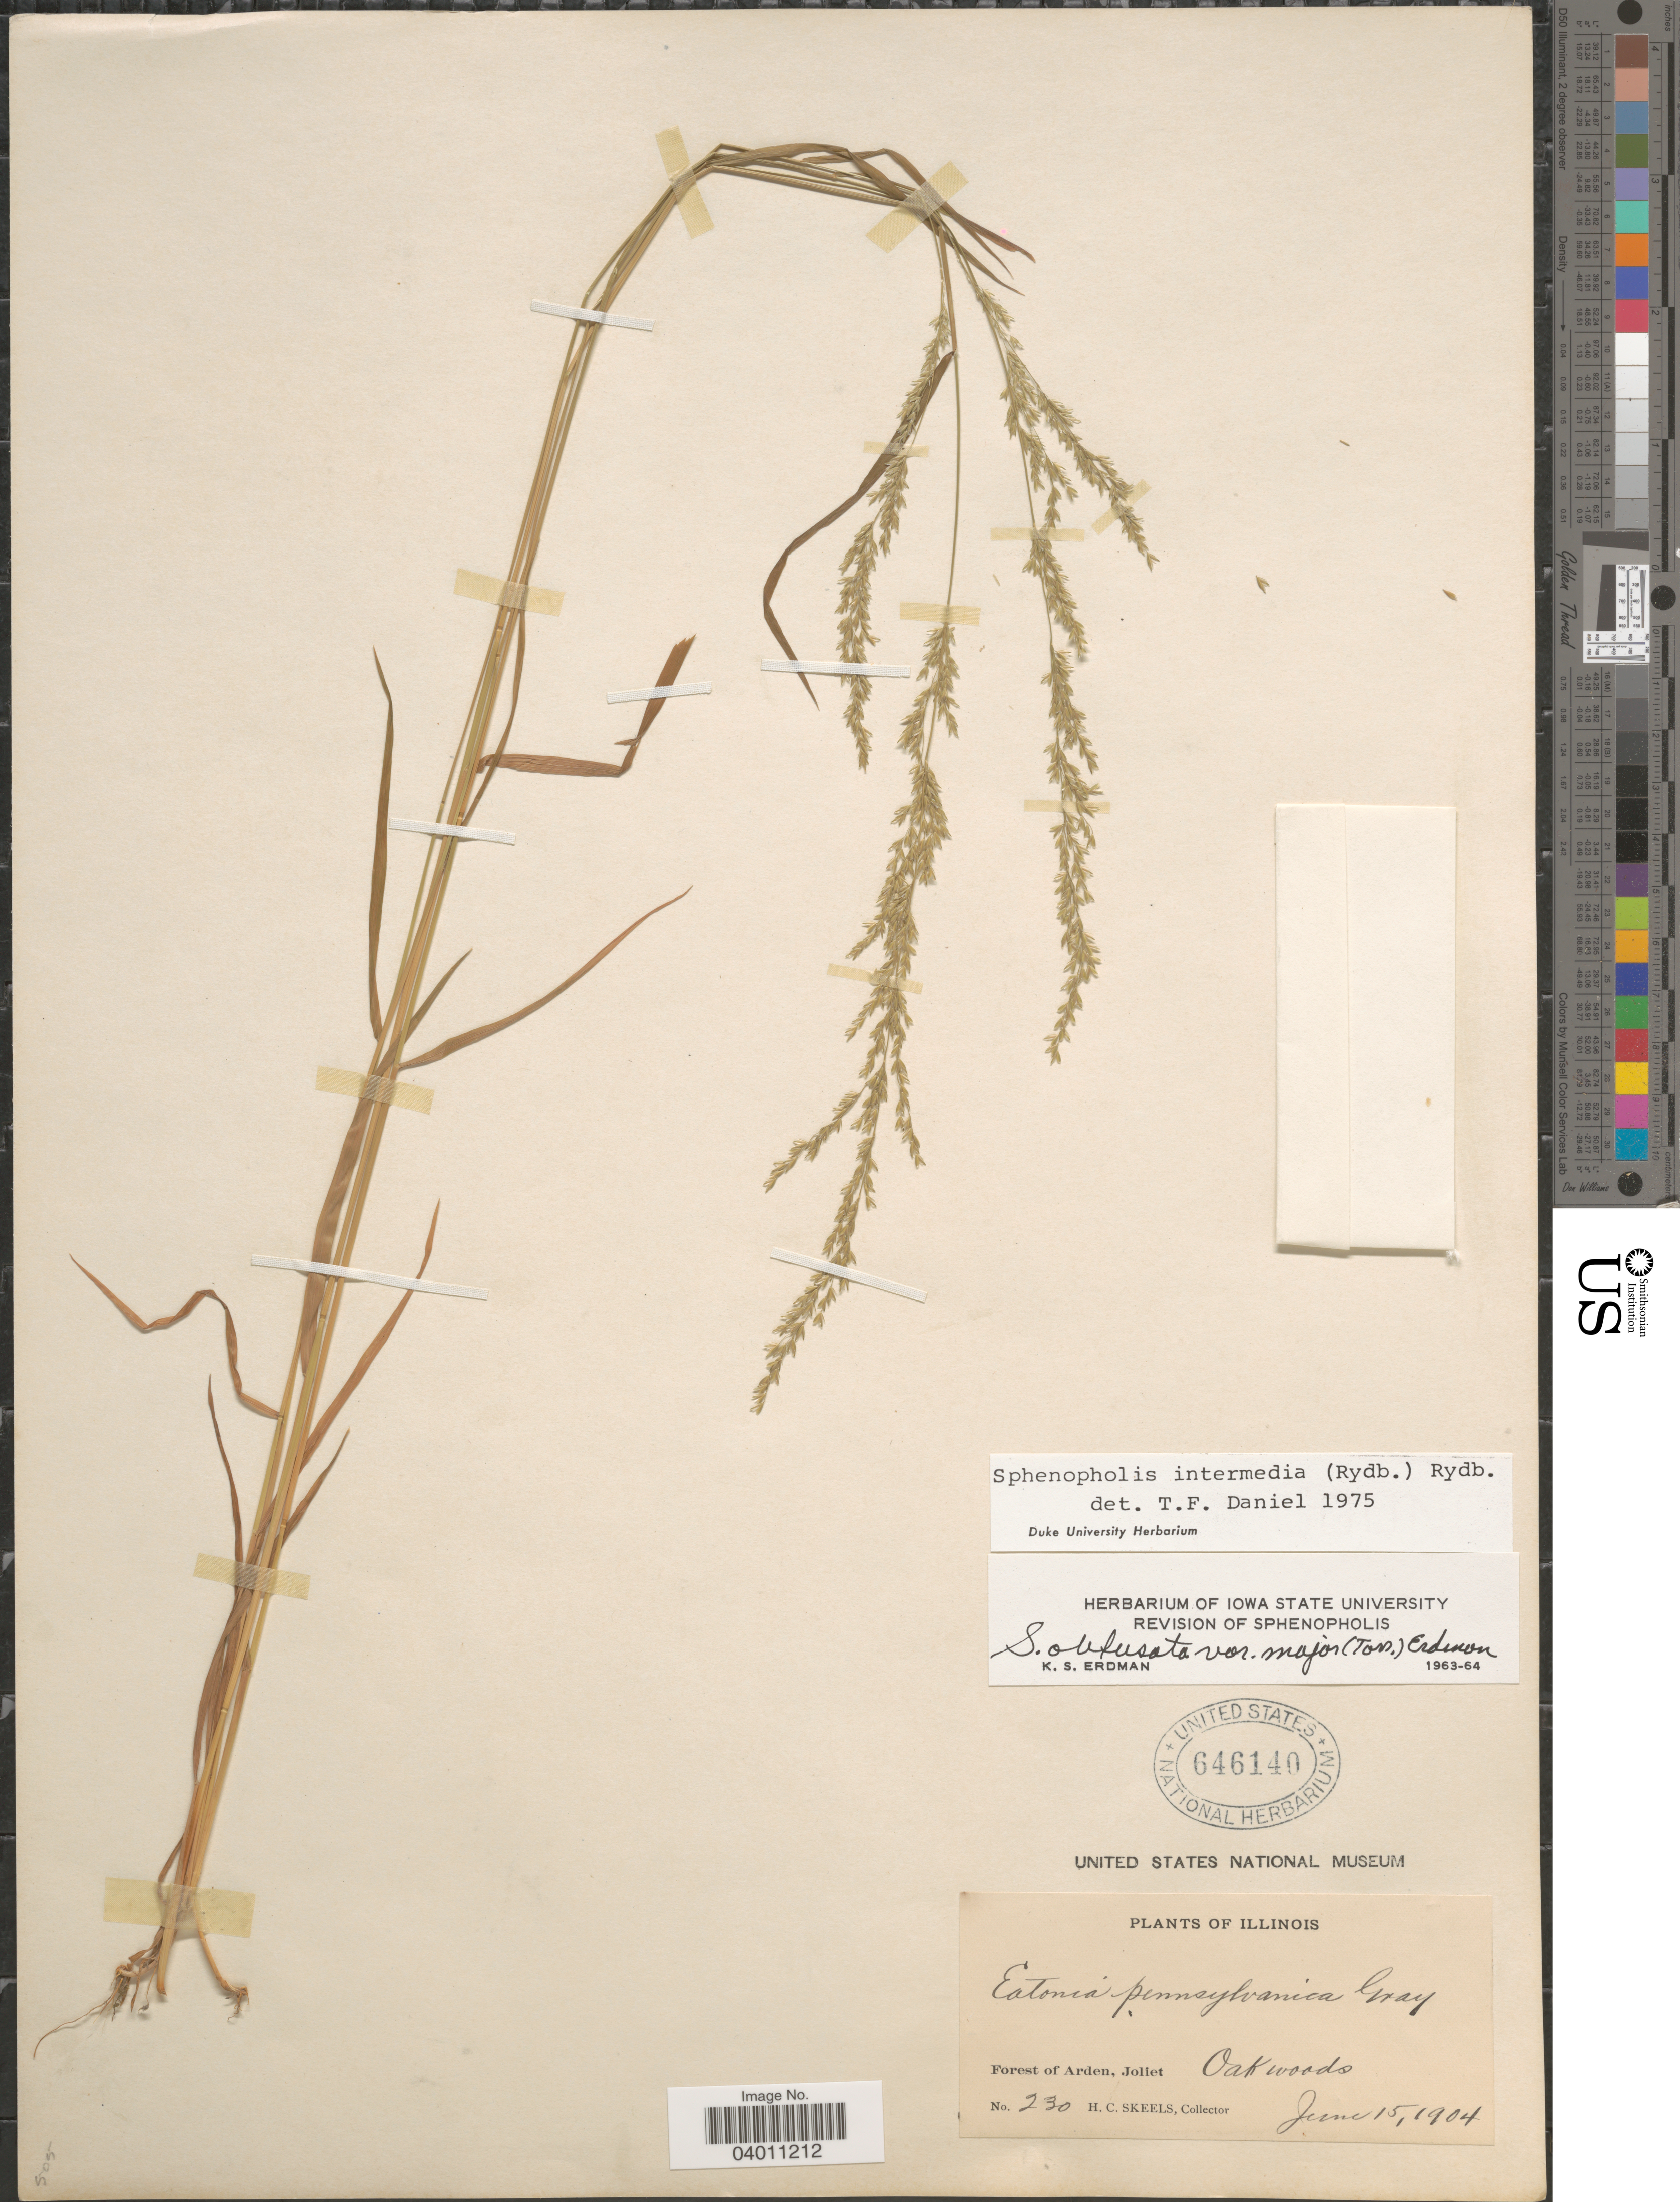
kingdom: Plantae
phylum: Tracheophyta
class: Liliopsida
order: Poales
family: Poaceae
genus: Sphenopholis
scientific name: Sphenopholis intermedia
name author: (Rydb.) Rydb.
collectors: H. Skeels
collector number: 230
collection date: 1904-06-15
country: United States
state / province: Illinois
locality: Forest of Arden, Joliet.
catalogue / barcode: US 646140